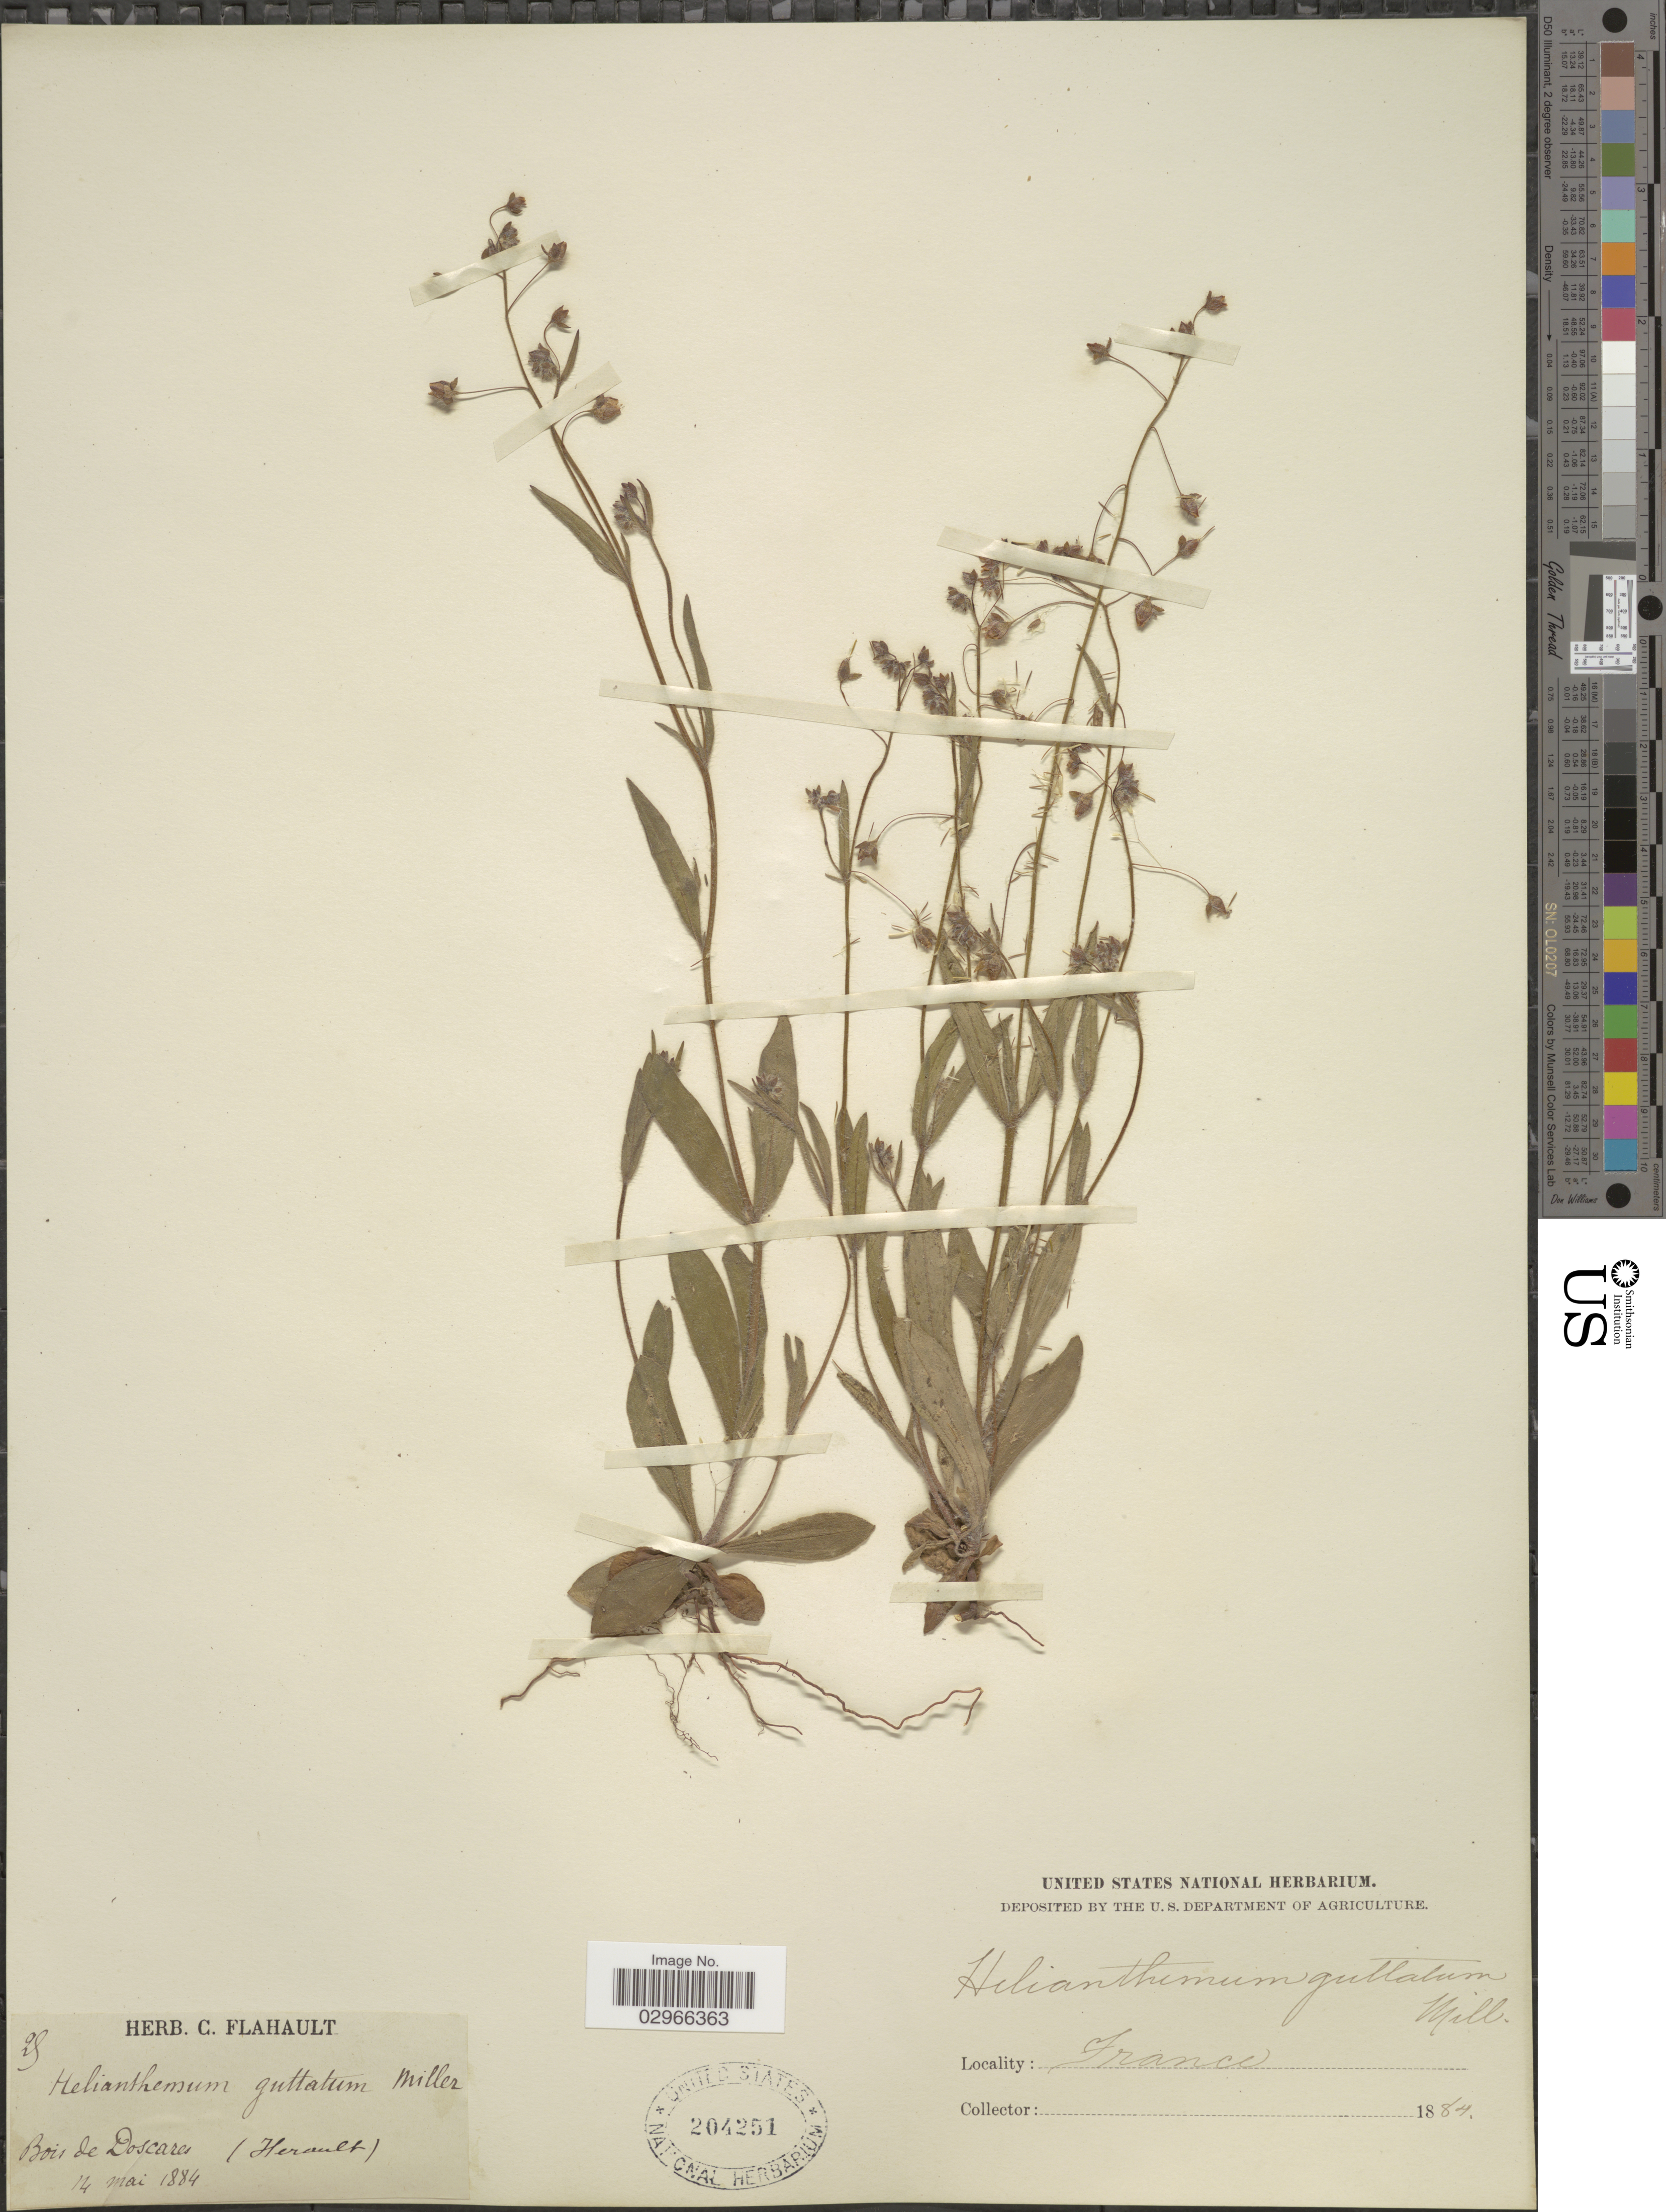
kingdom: Plantae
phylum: Tracheophyta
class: Magnoliopsida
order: Malvales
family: Cistaceae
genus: Tuberaria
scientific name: Tuberaria guttata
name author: (L.) Fourr.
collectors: ex herb. C. Flahault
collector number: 25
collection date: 1884-05-14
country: France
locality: Bois de Doscares (Herault [unsure placement]).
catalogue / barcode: US 204251